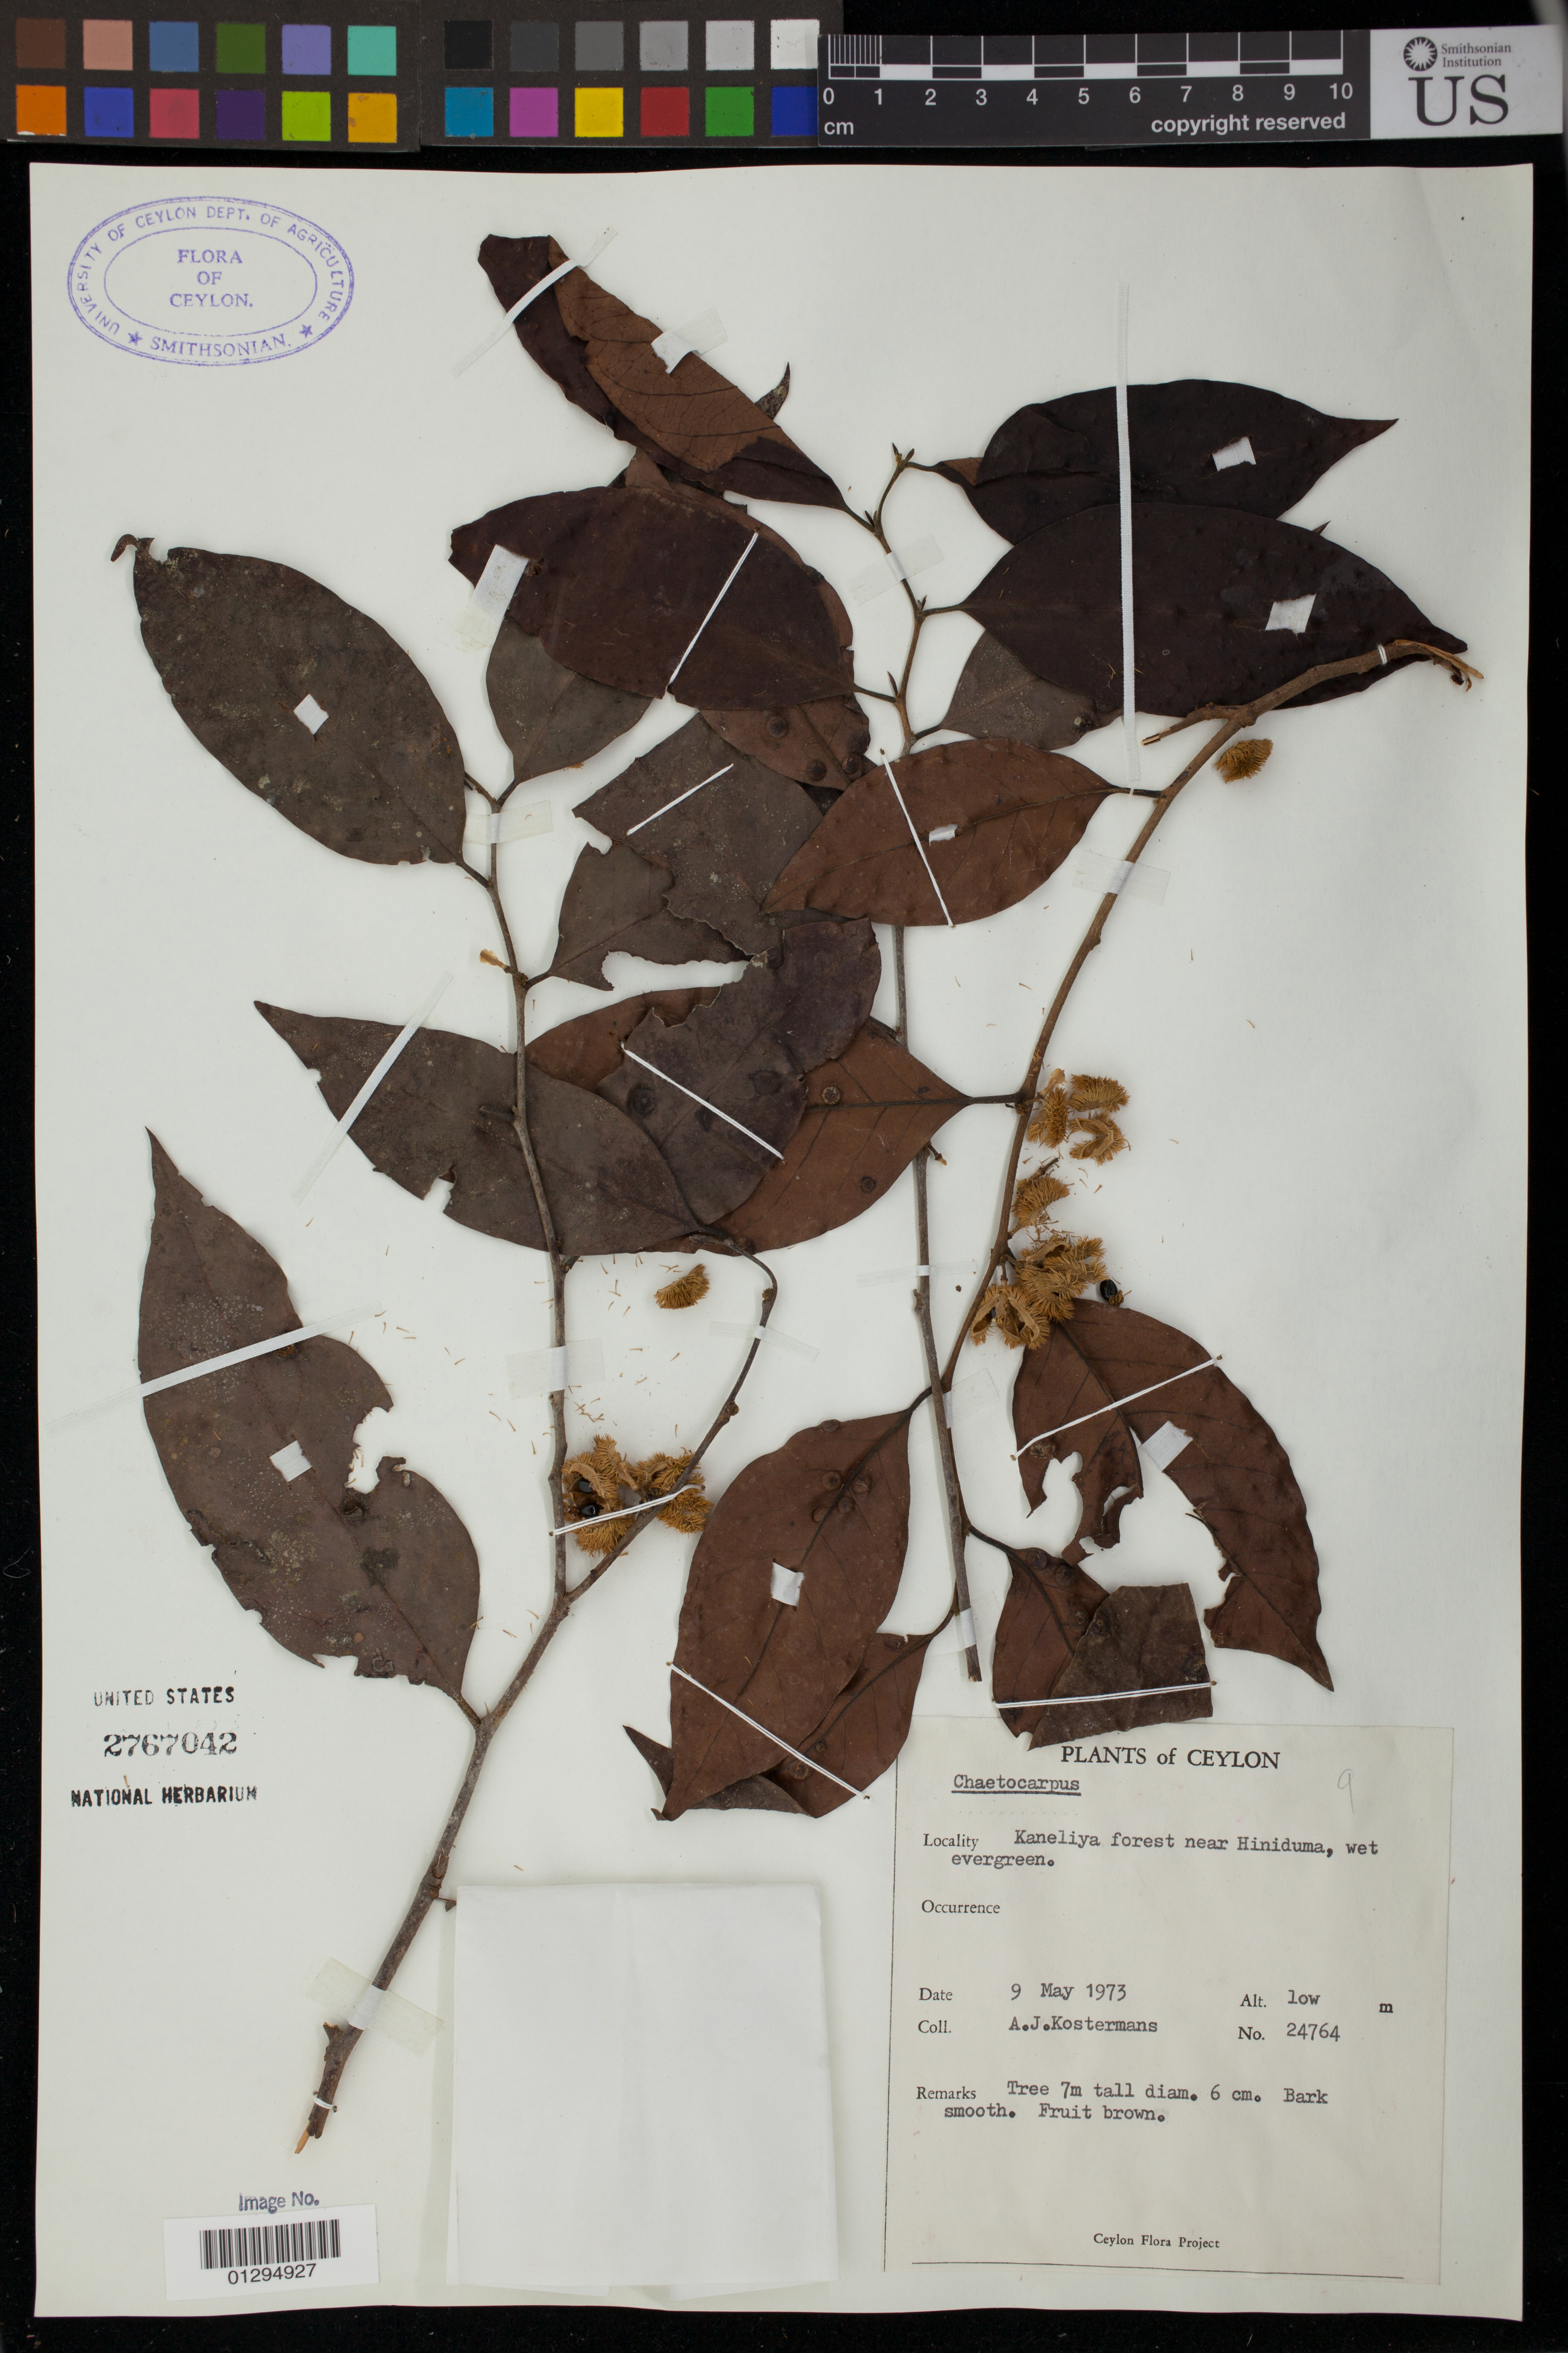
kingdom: Plantae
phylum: Tracheophyta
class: Magnoliopsida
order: Malpighiales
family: Peraceae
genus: Chaetocarpus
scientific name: Chaetocarpus sp.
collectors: A. J. G. Kostermans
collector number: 24764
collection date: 1973-05-09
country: Sri Lanka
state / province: Southern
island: Ceylon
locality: Kaneliya Forest near Hiniduma.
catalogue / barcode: US 2767042